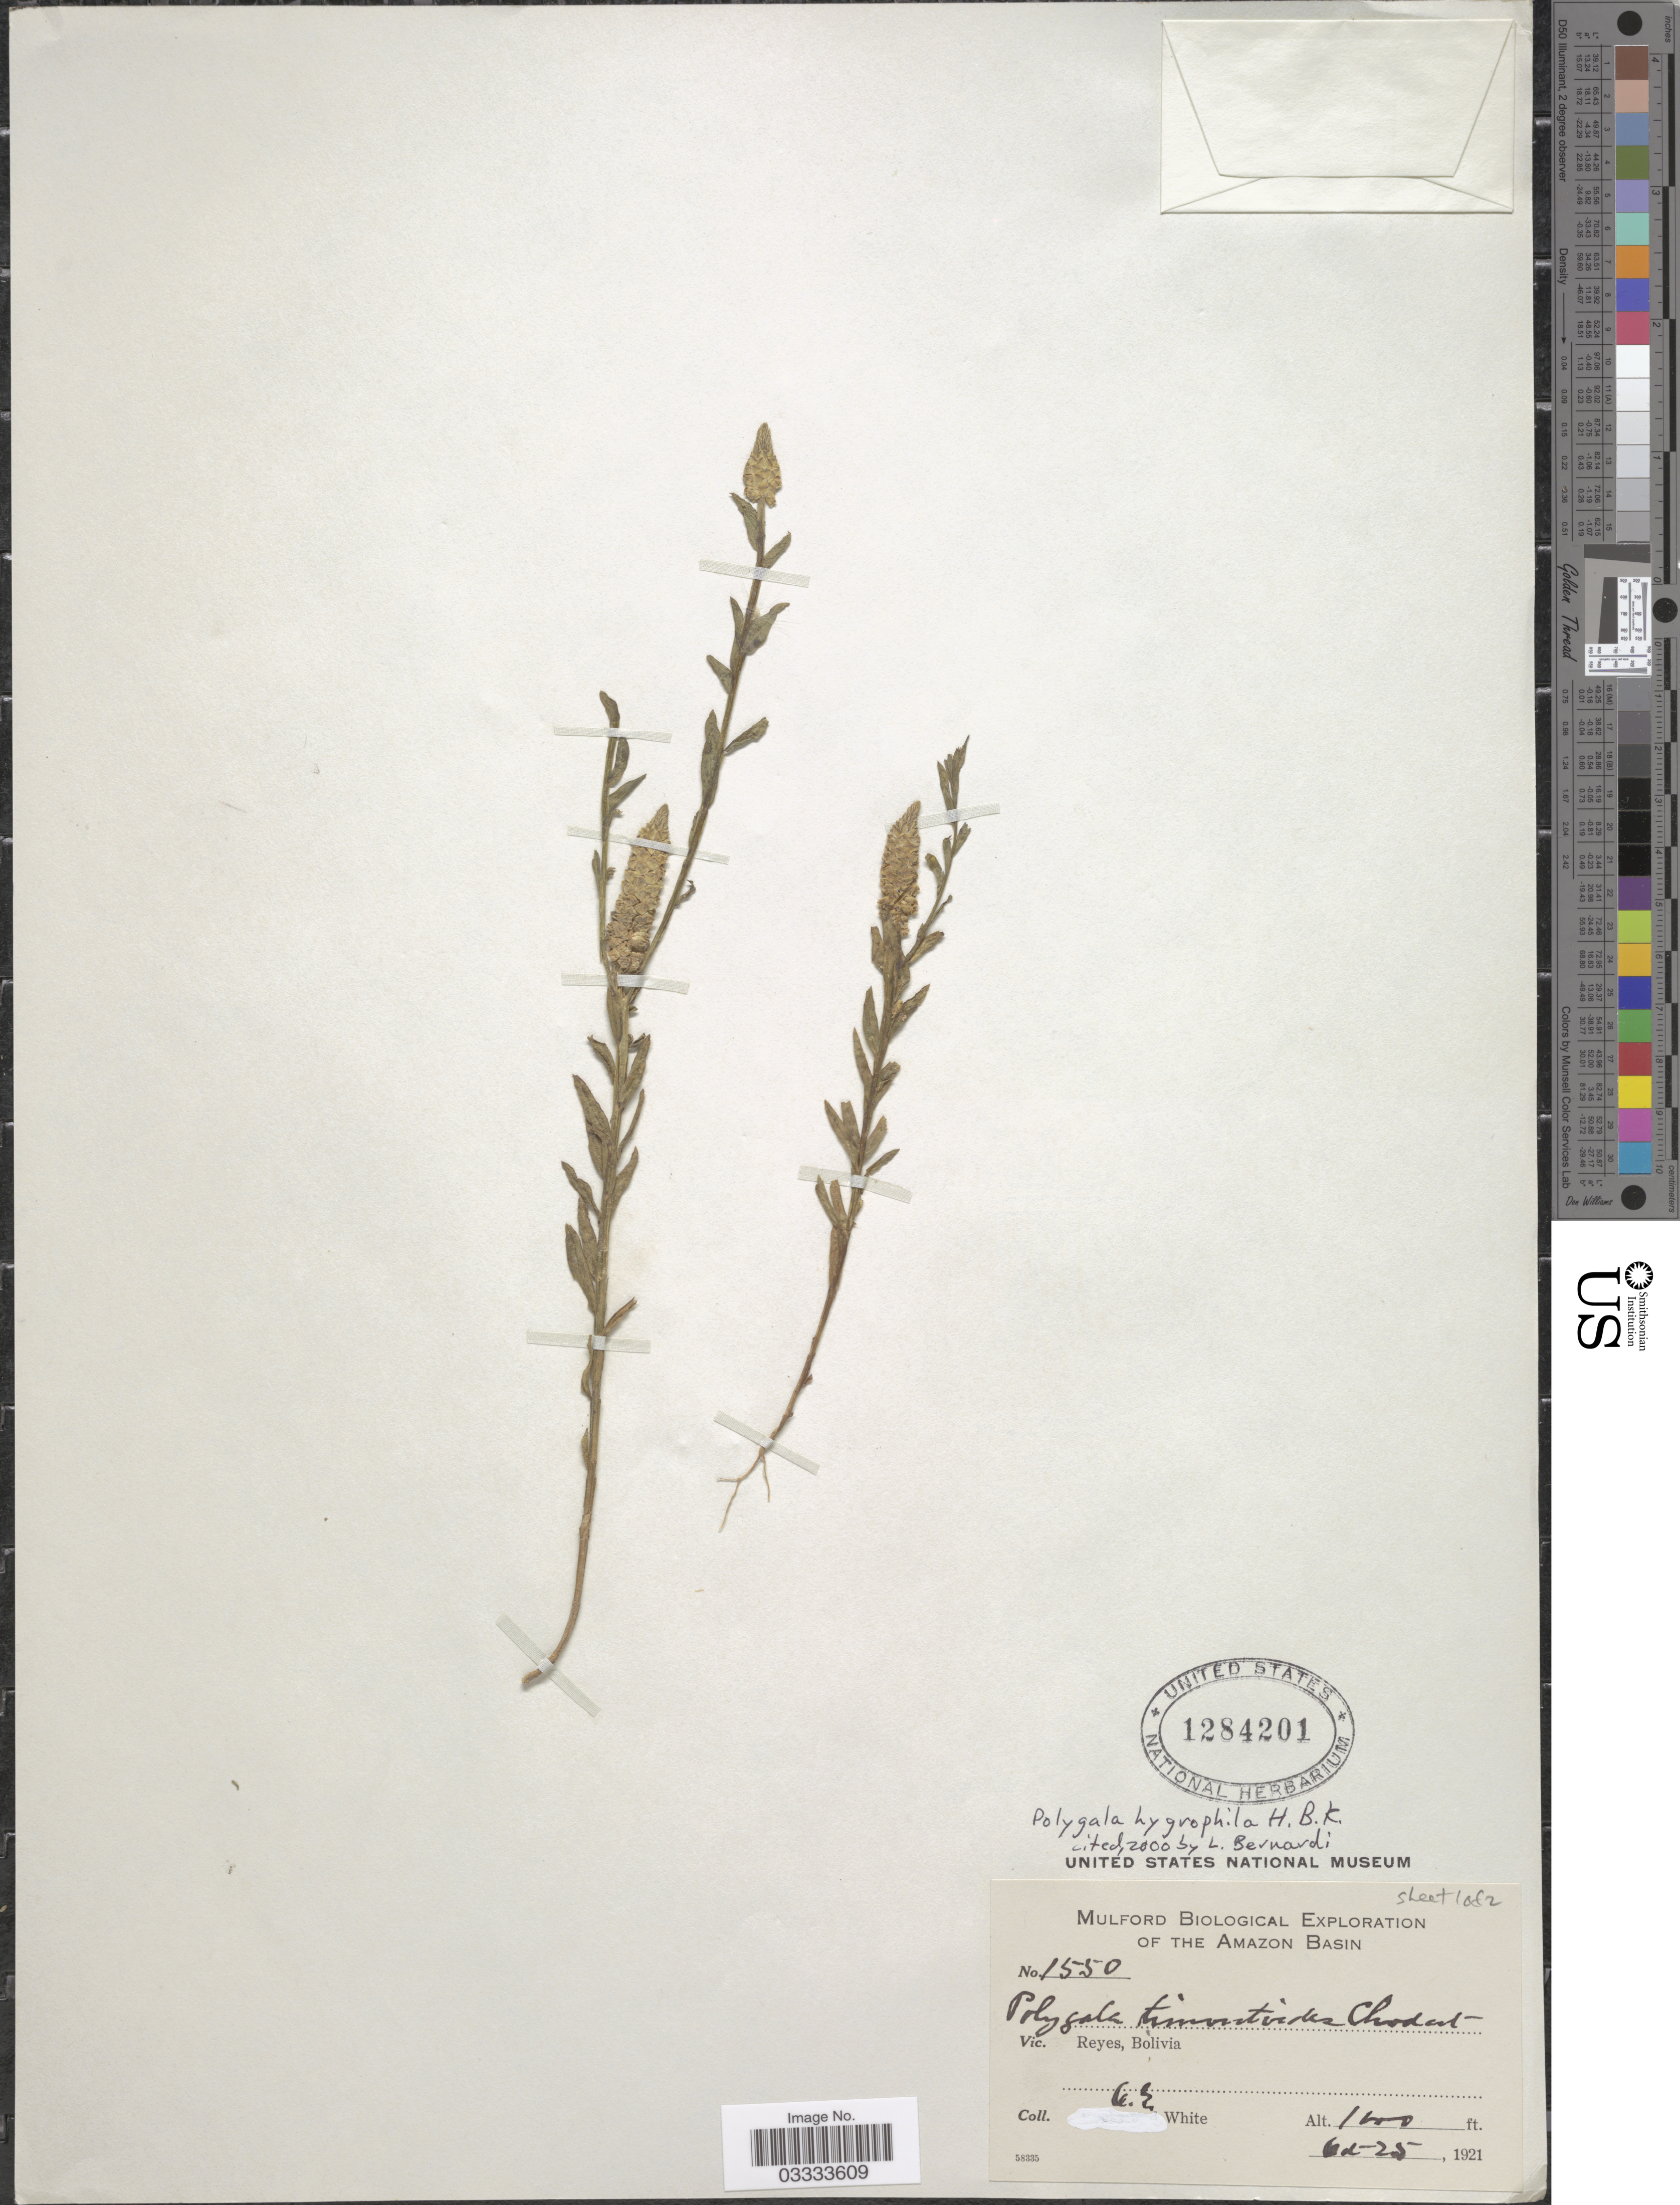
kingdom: Plantae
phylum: Tracheophyta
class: Magnoliopsida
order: Fabales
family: Polygalaceae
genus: Polygala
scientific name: Polygala hygrophila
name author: Kunth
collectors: O. E. White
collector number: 1550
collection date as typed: Oct. 25, 1921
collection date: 1921-10-25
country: Bolivia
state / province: Beni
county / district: José Ballivián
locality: Reyes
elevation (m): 305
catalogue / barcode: US 1284201